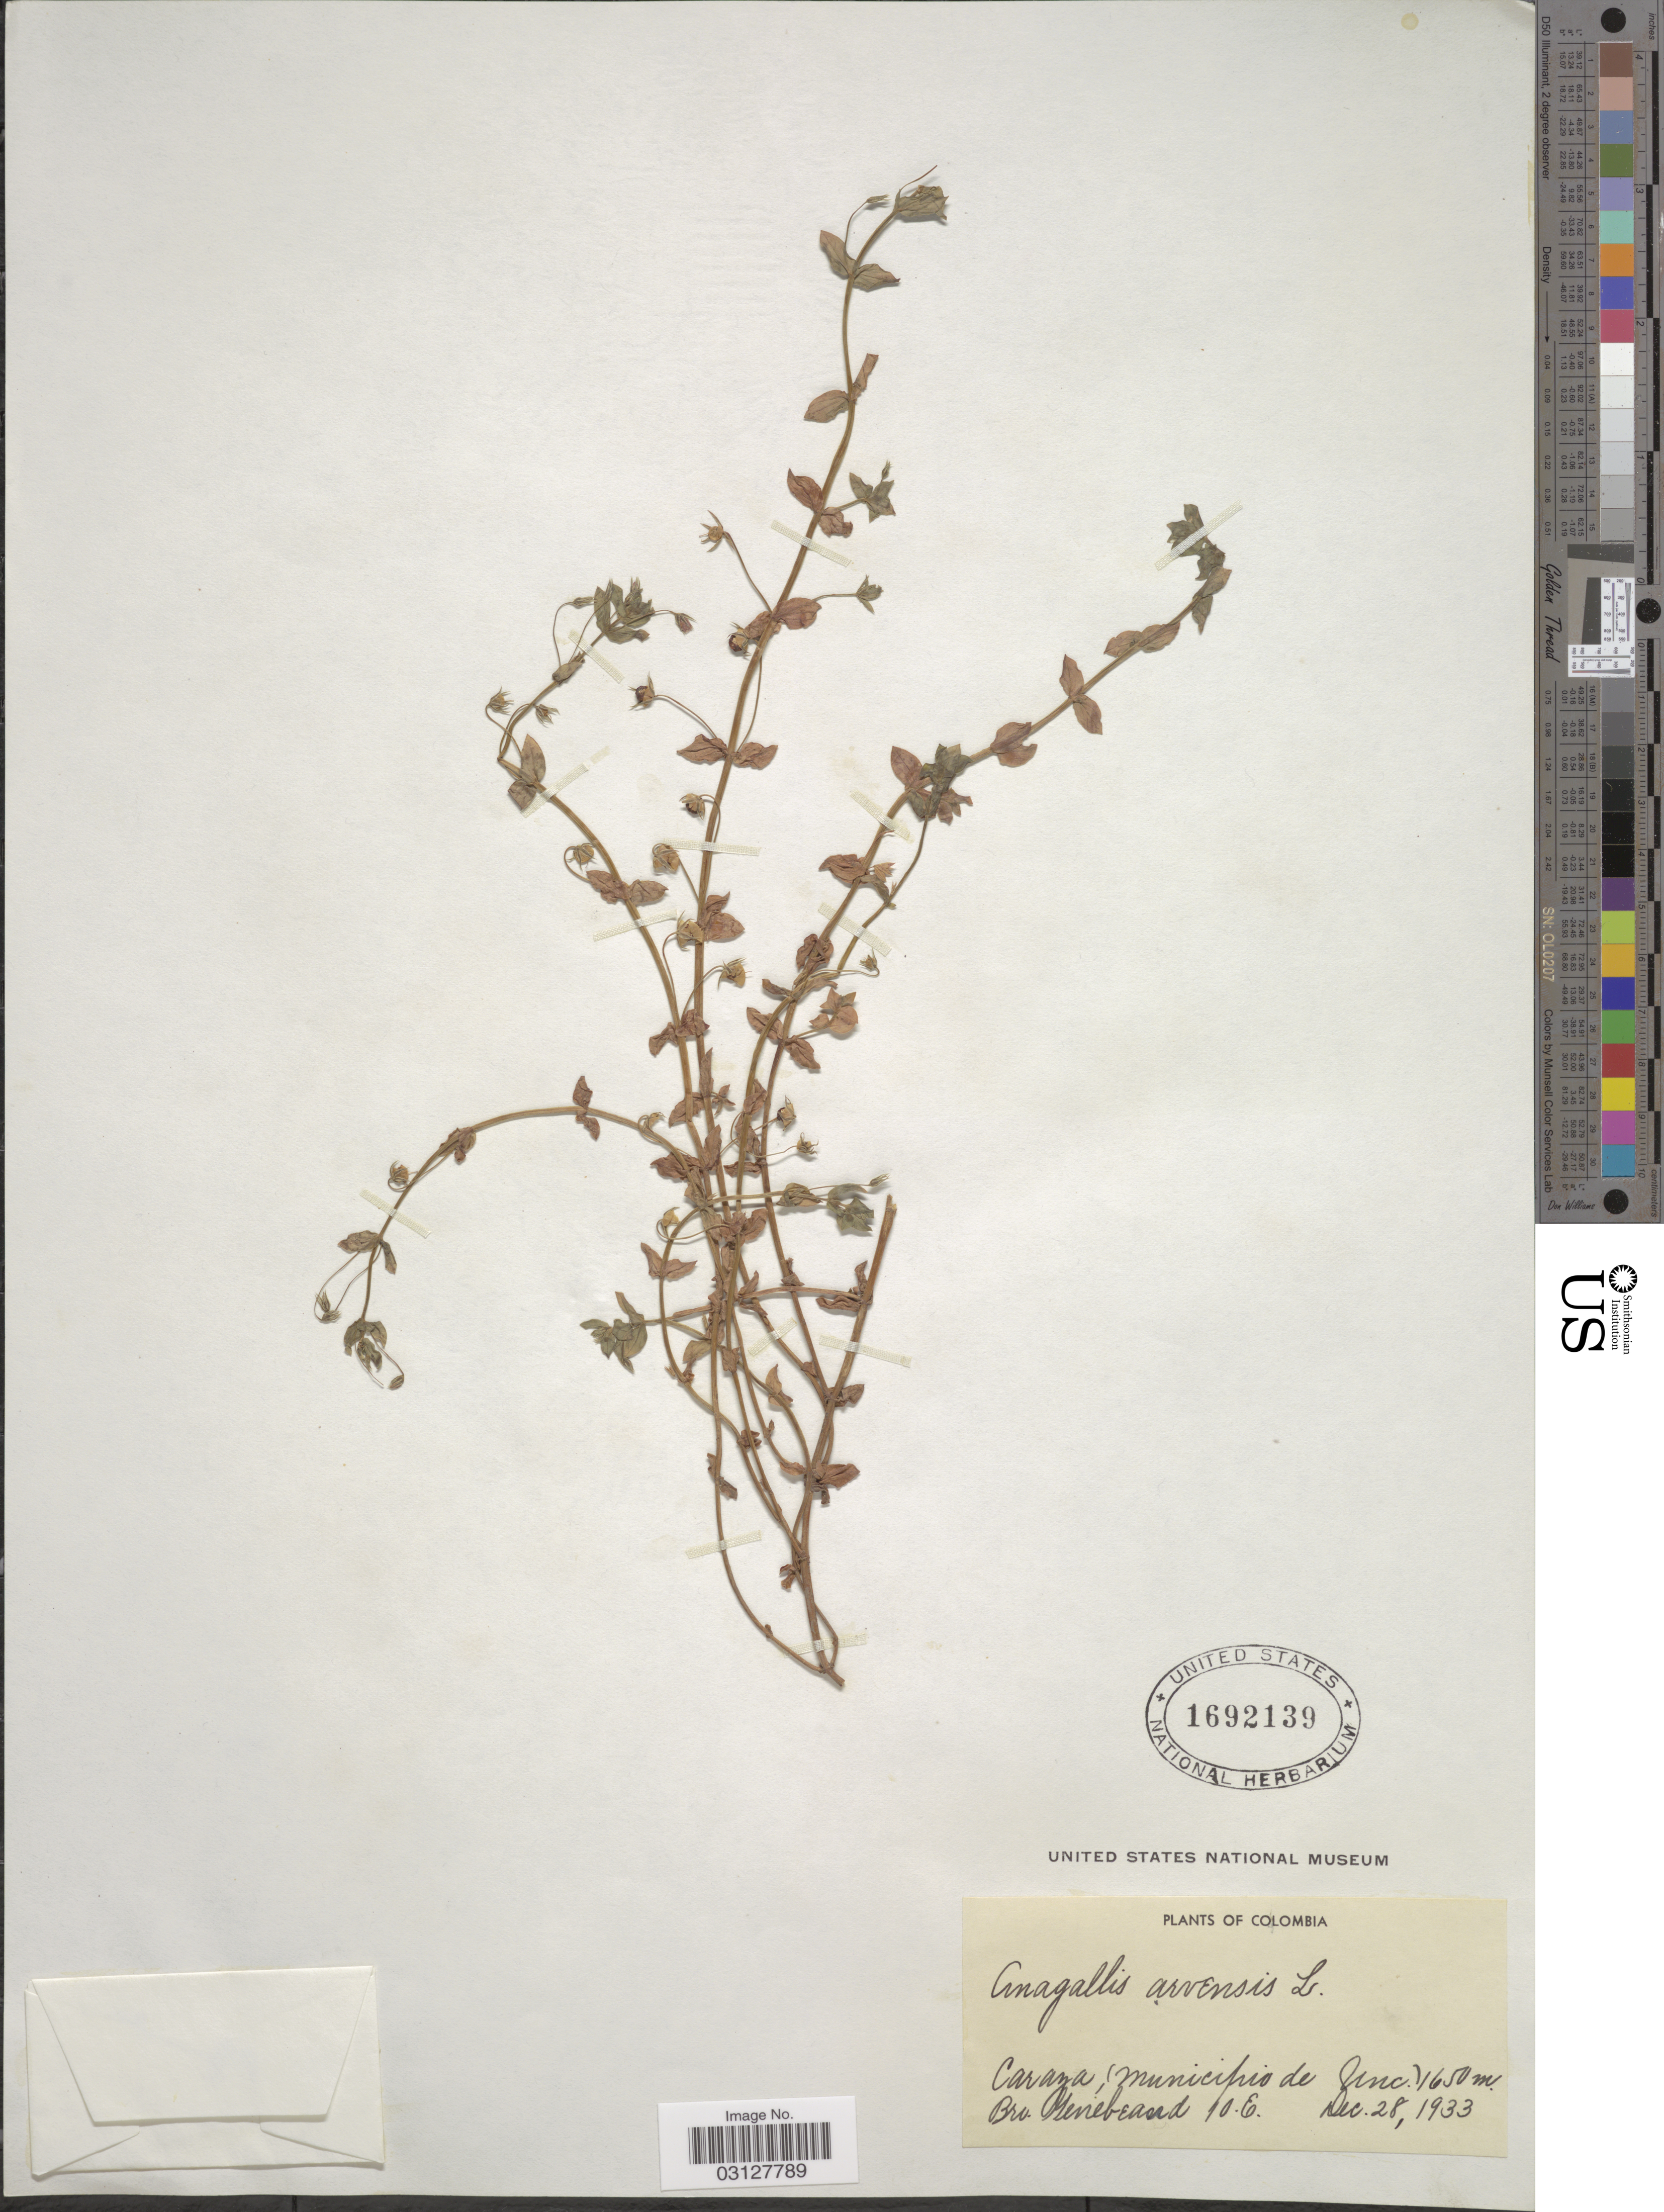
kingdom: Plantae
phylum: Tracheophyta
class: Magnoliopsida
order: Ericales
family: Primulaceae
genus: Anagallis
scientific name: Anagallis arvensis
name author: L.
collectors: Genébeaud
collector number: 10E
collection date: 1933-12-28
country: Colombia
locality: Caraza, (municipio de Unc.)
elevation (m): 1650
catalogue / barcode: US 1692139